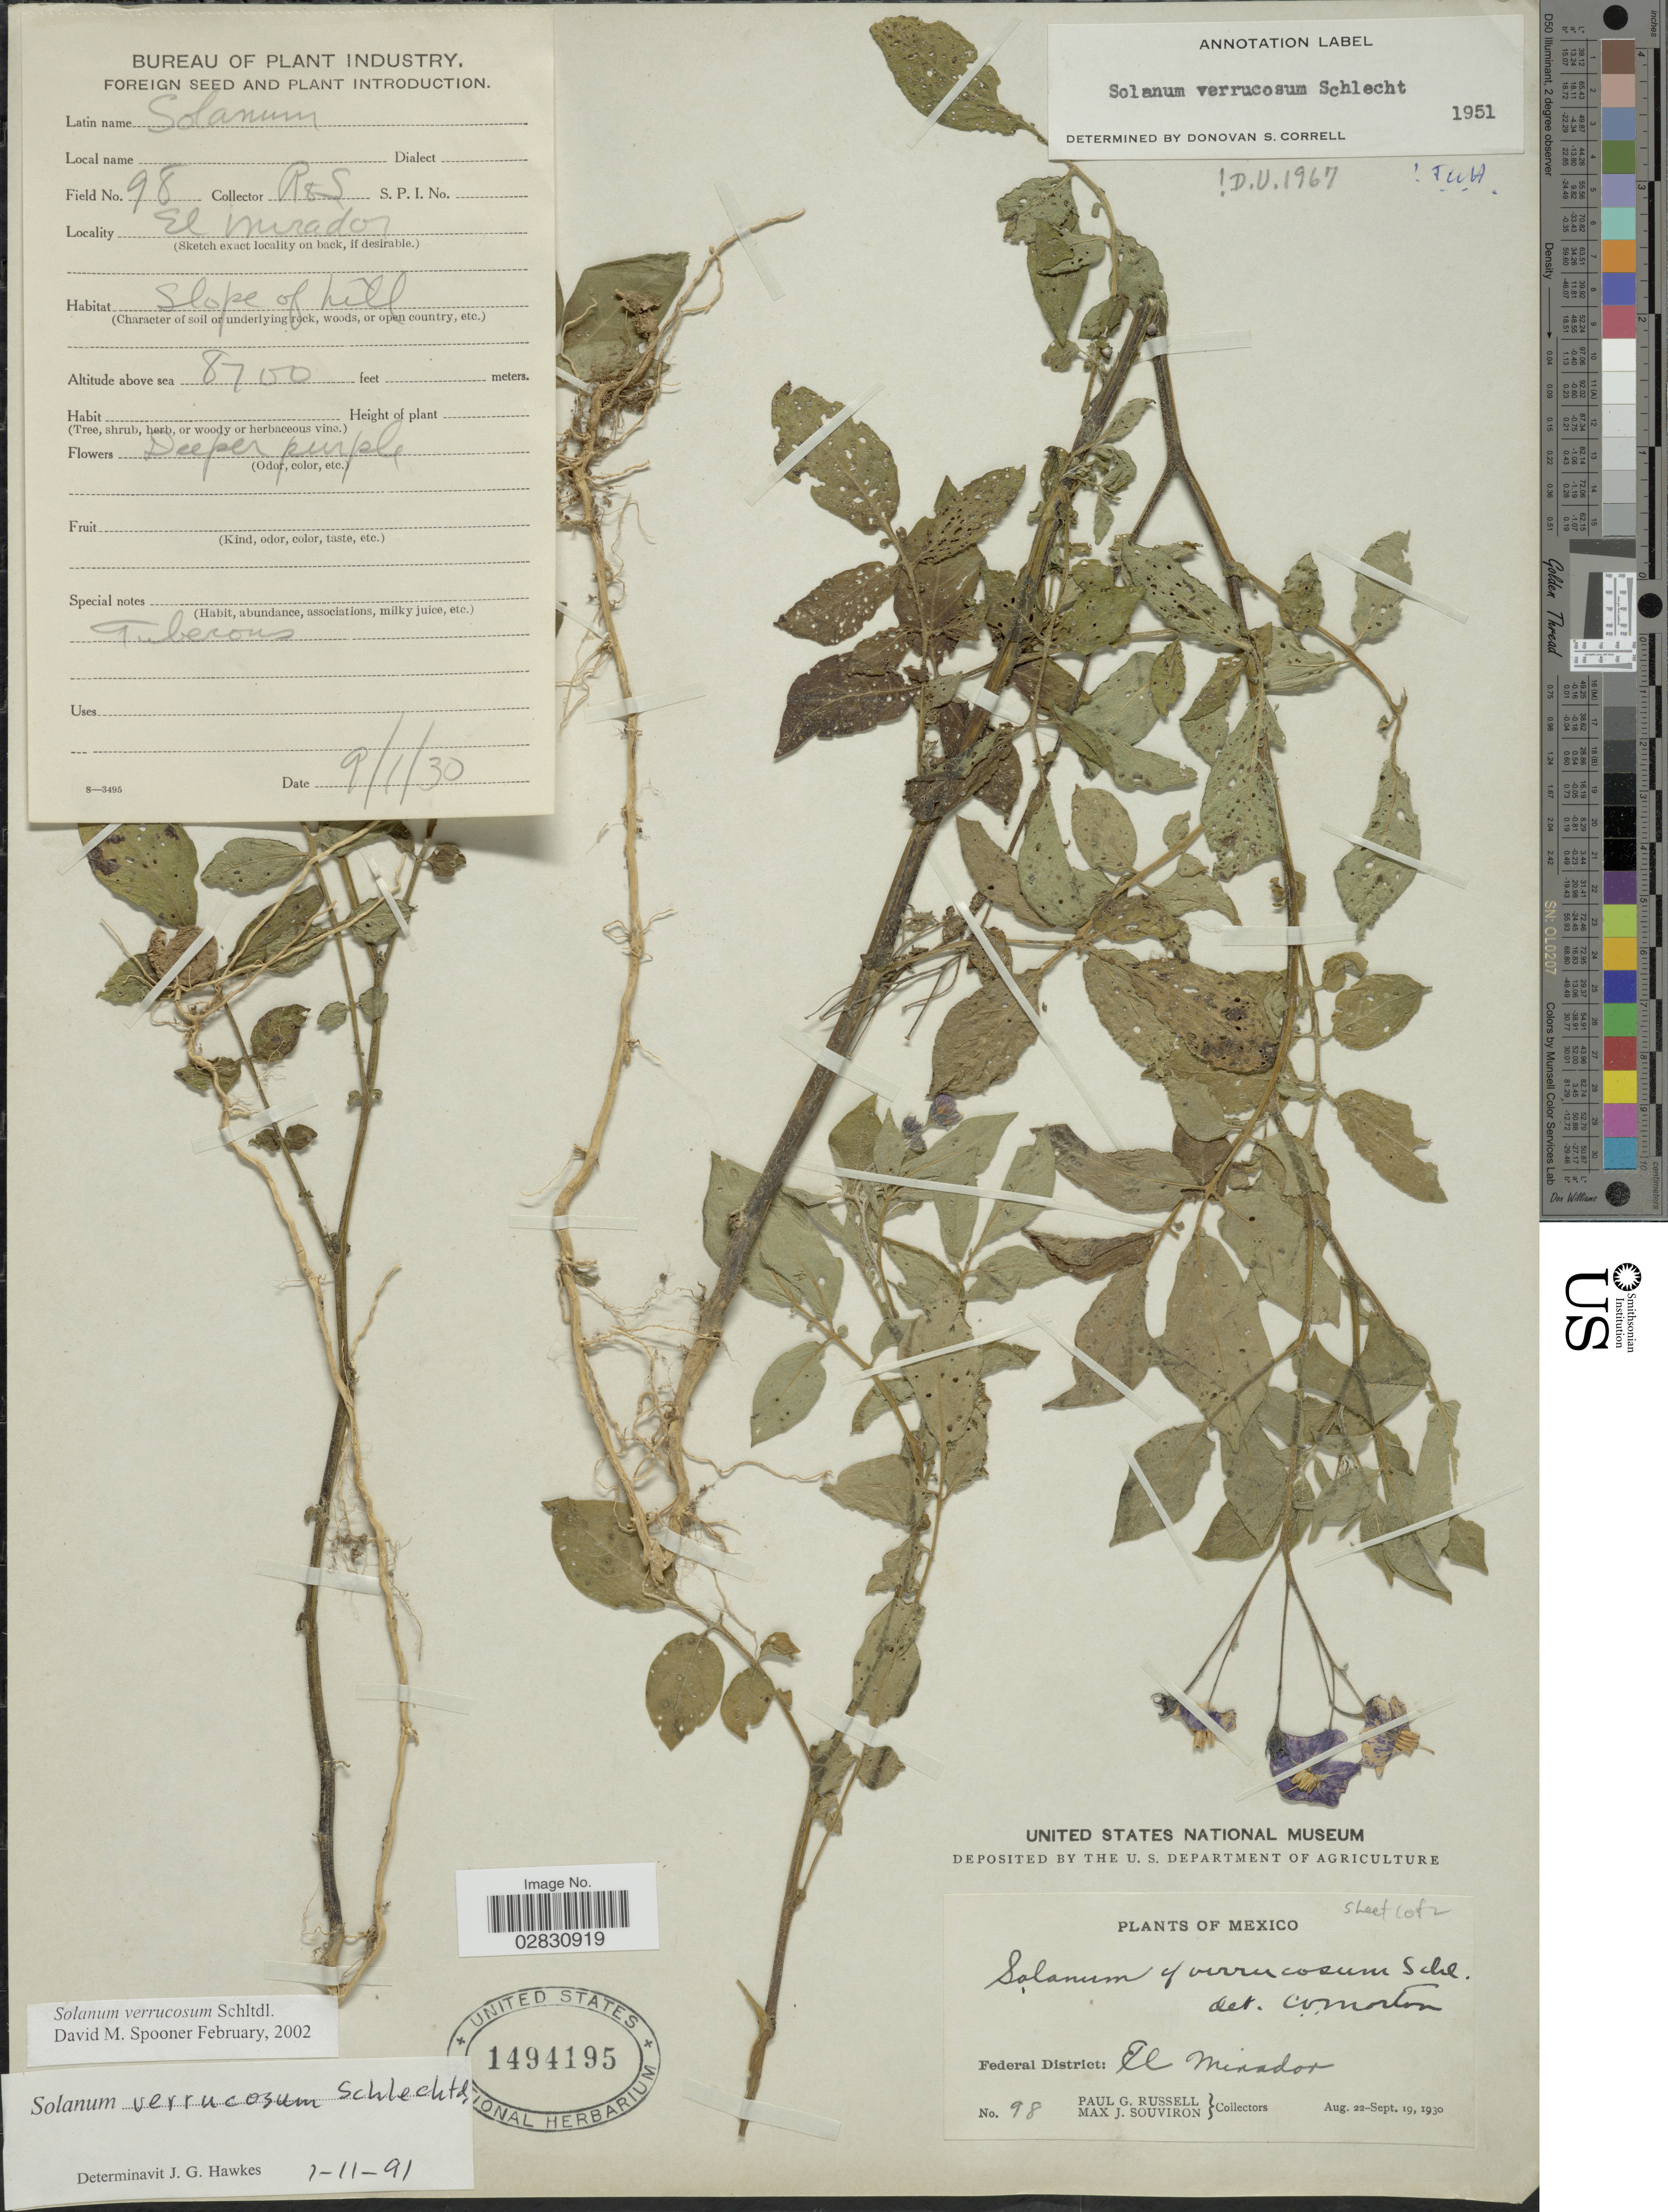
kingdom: Plantae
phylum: Tracheophyta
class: Magnoliopsida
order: Solanales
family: Solanaceae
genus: Solanum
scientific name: Solanum verrucosum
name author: Schltdl.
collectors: P. G. Russell & M. J. Souviron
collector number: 98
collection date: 1930-09-01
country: Mexico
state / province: Distrito Federal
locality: Federal District: El Mirador.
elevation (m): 2652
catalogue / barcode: US 1494195